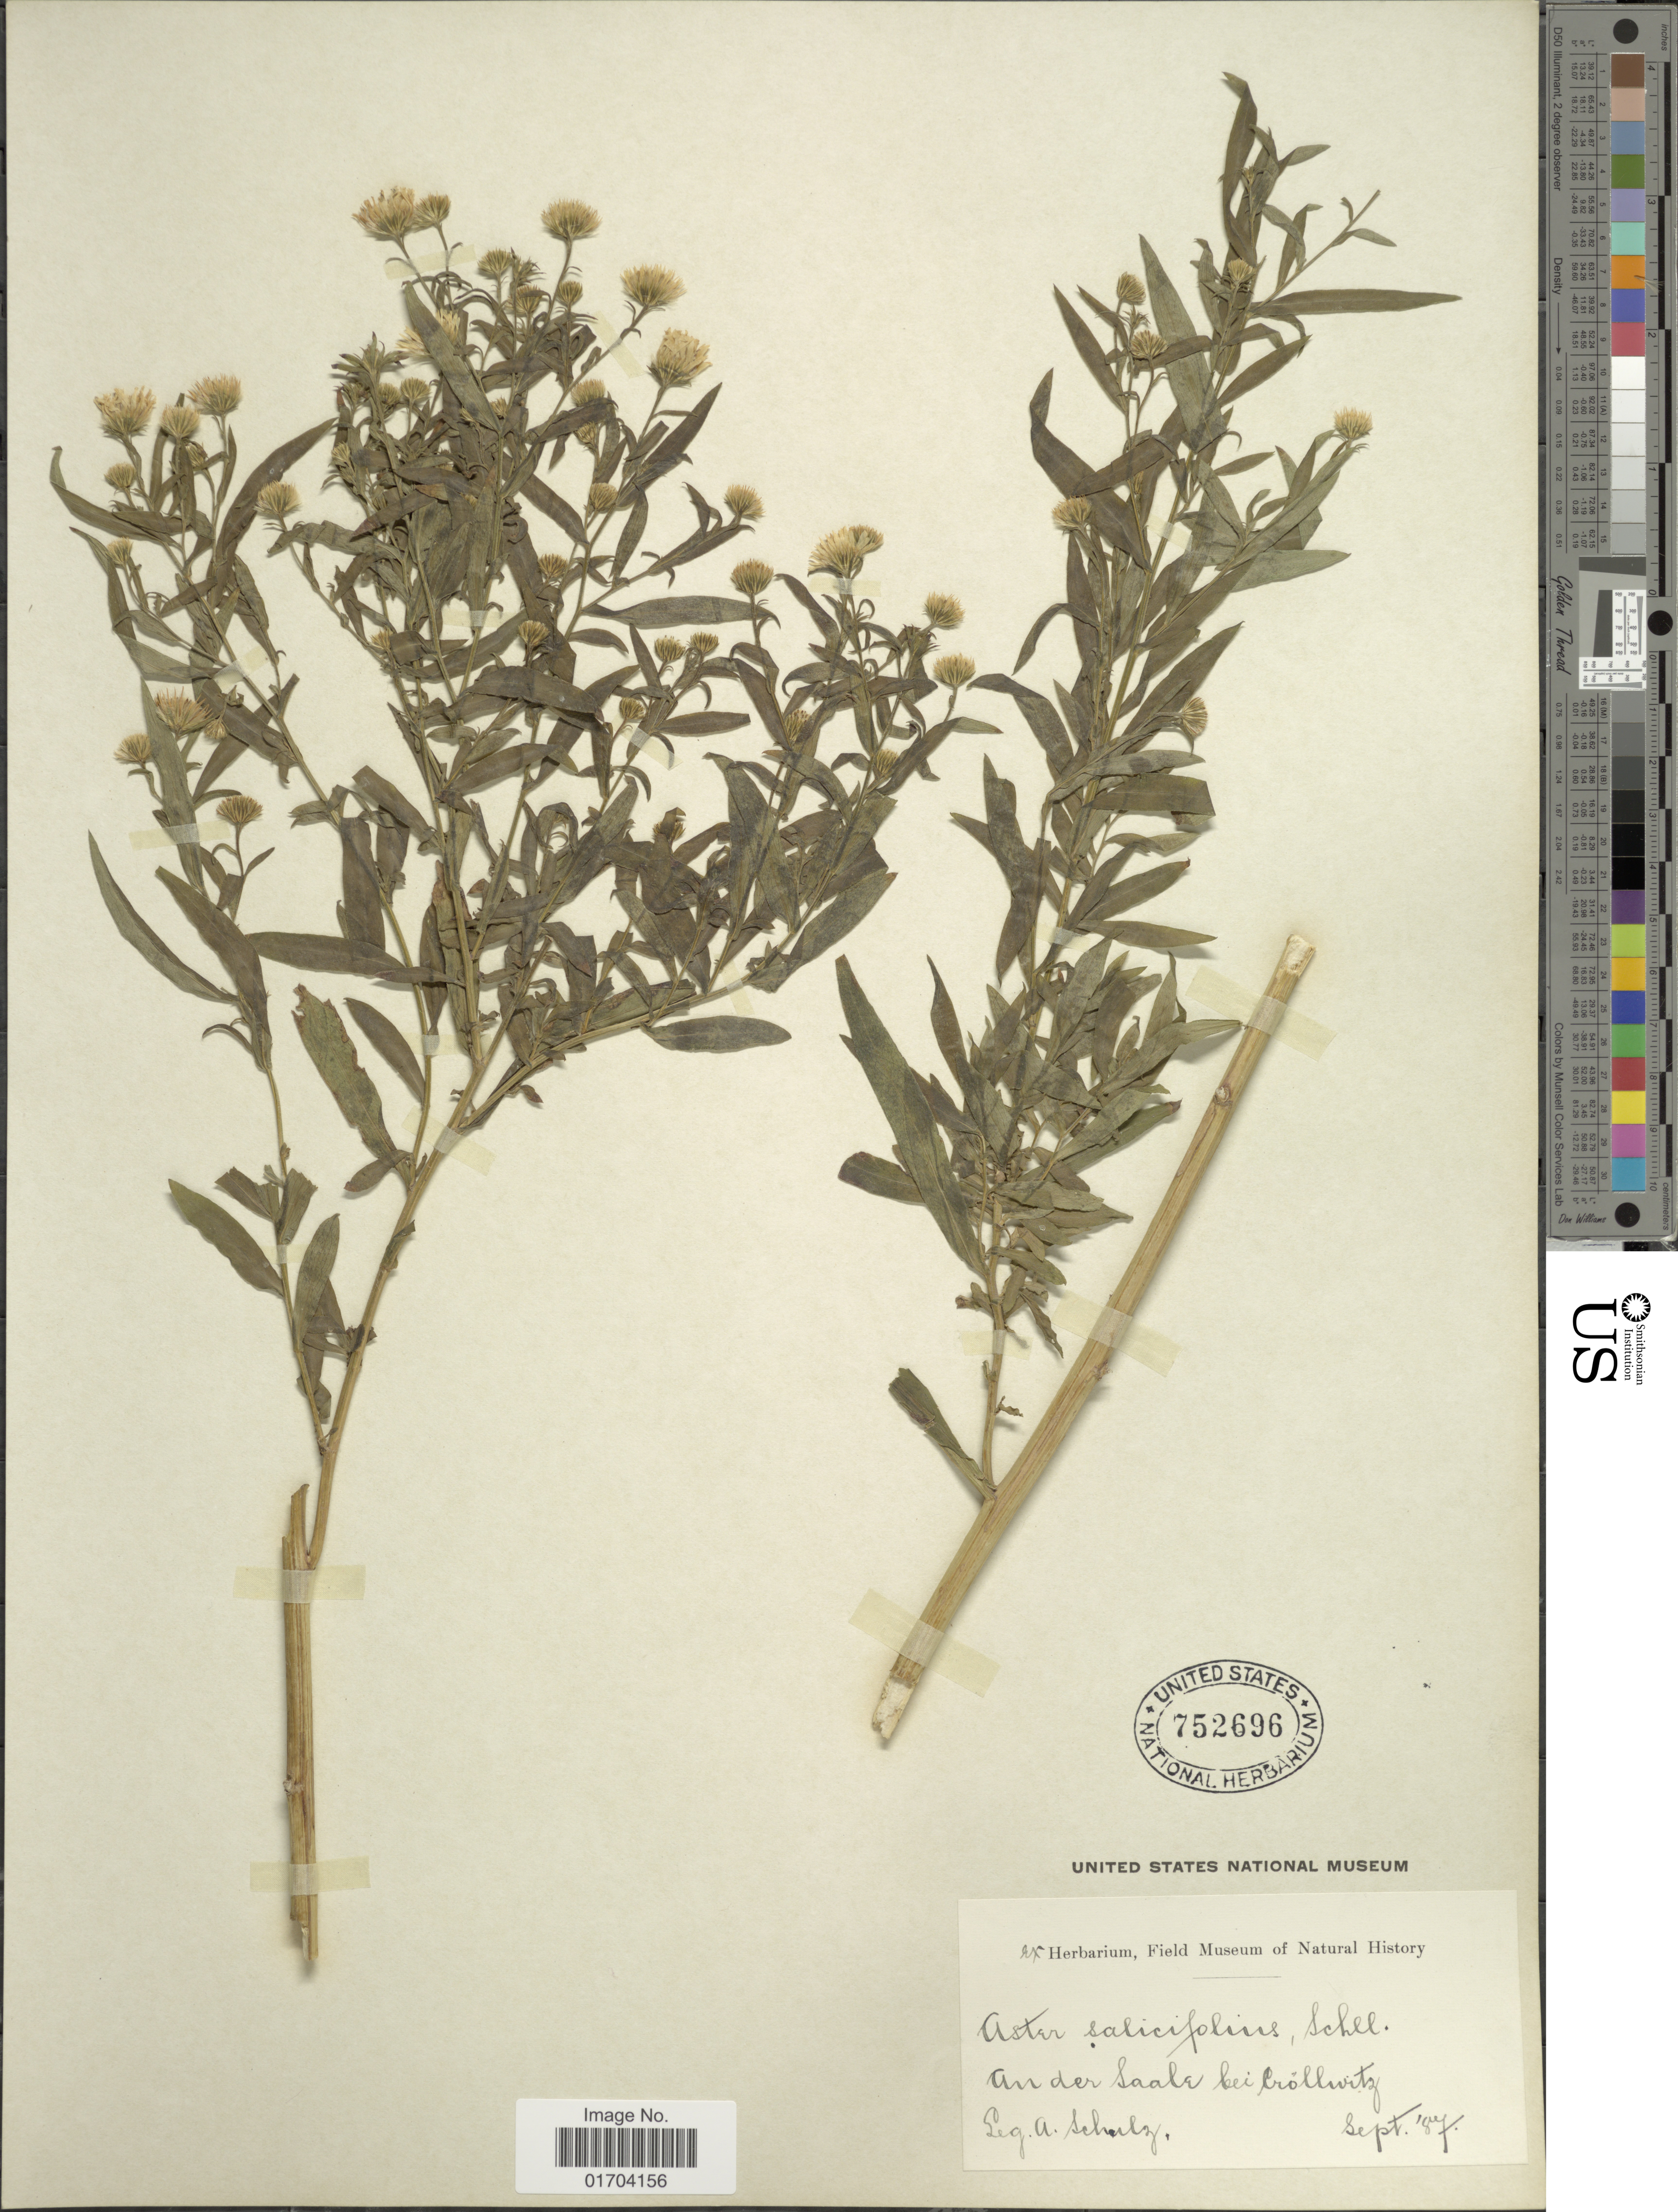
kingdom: Plantae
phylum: Tracheophyta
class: Magnoliopsida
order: Asterales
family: Asteraceae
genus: Symphyotrichum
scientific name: Symphyotrichum sp.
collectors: A. Schulz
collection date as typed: Transcribed d/m/y: /9/87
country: Germany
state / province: Sachsen-Anhalt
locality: Ander Saala bei Crollwitz.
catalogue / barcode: US 752696